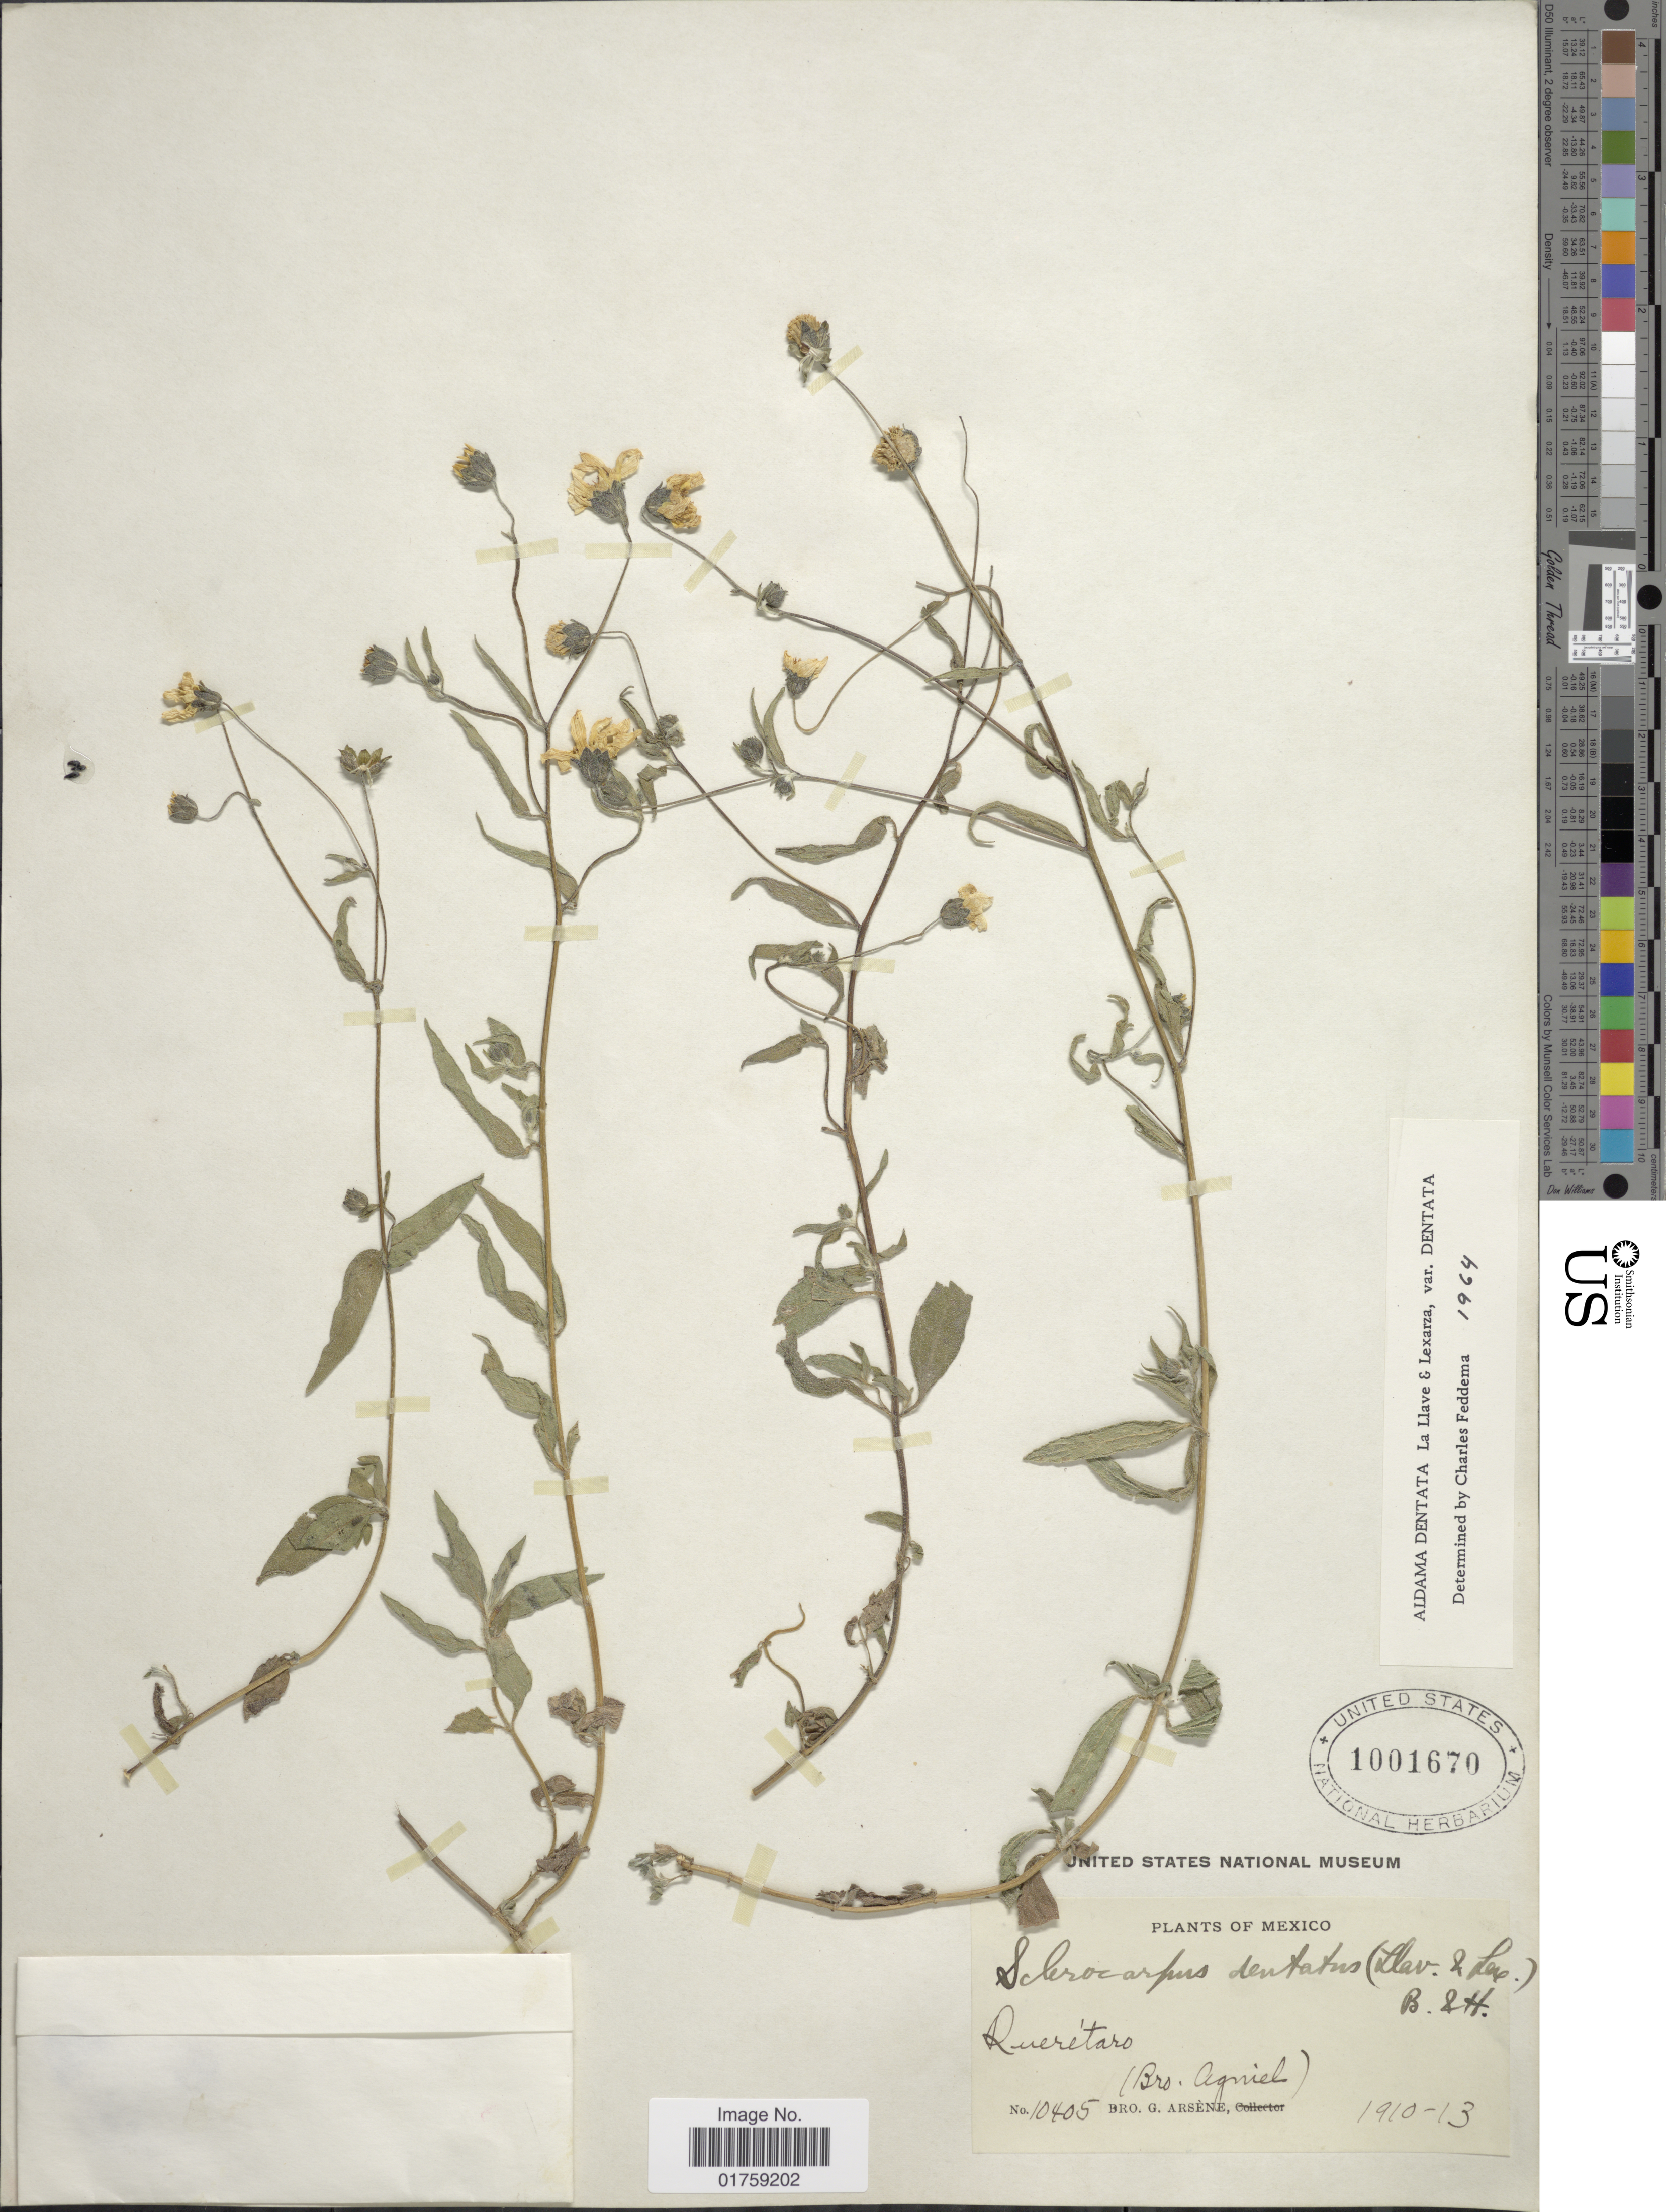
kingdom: Plantae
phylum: Tracheophyta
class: Magnoliopsida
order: Asterales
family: Asteraceae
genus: Sclerocarpus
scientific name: Sclerocarpus dentatus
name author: (La Llave) Benth. & Hook. f. ex Hemsl.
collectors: Bro. G. Arsène & Bro. Agniel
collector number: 10405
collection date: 1910/1913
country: Mexico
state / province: Querétaro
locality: Querétaro,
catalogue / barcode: US 1001670